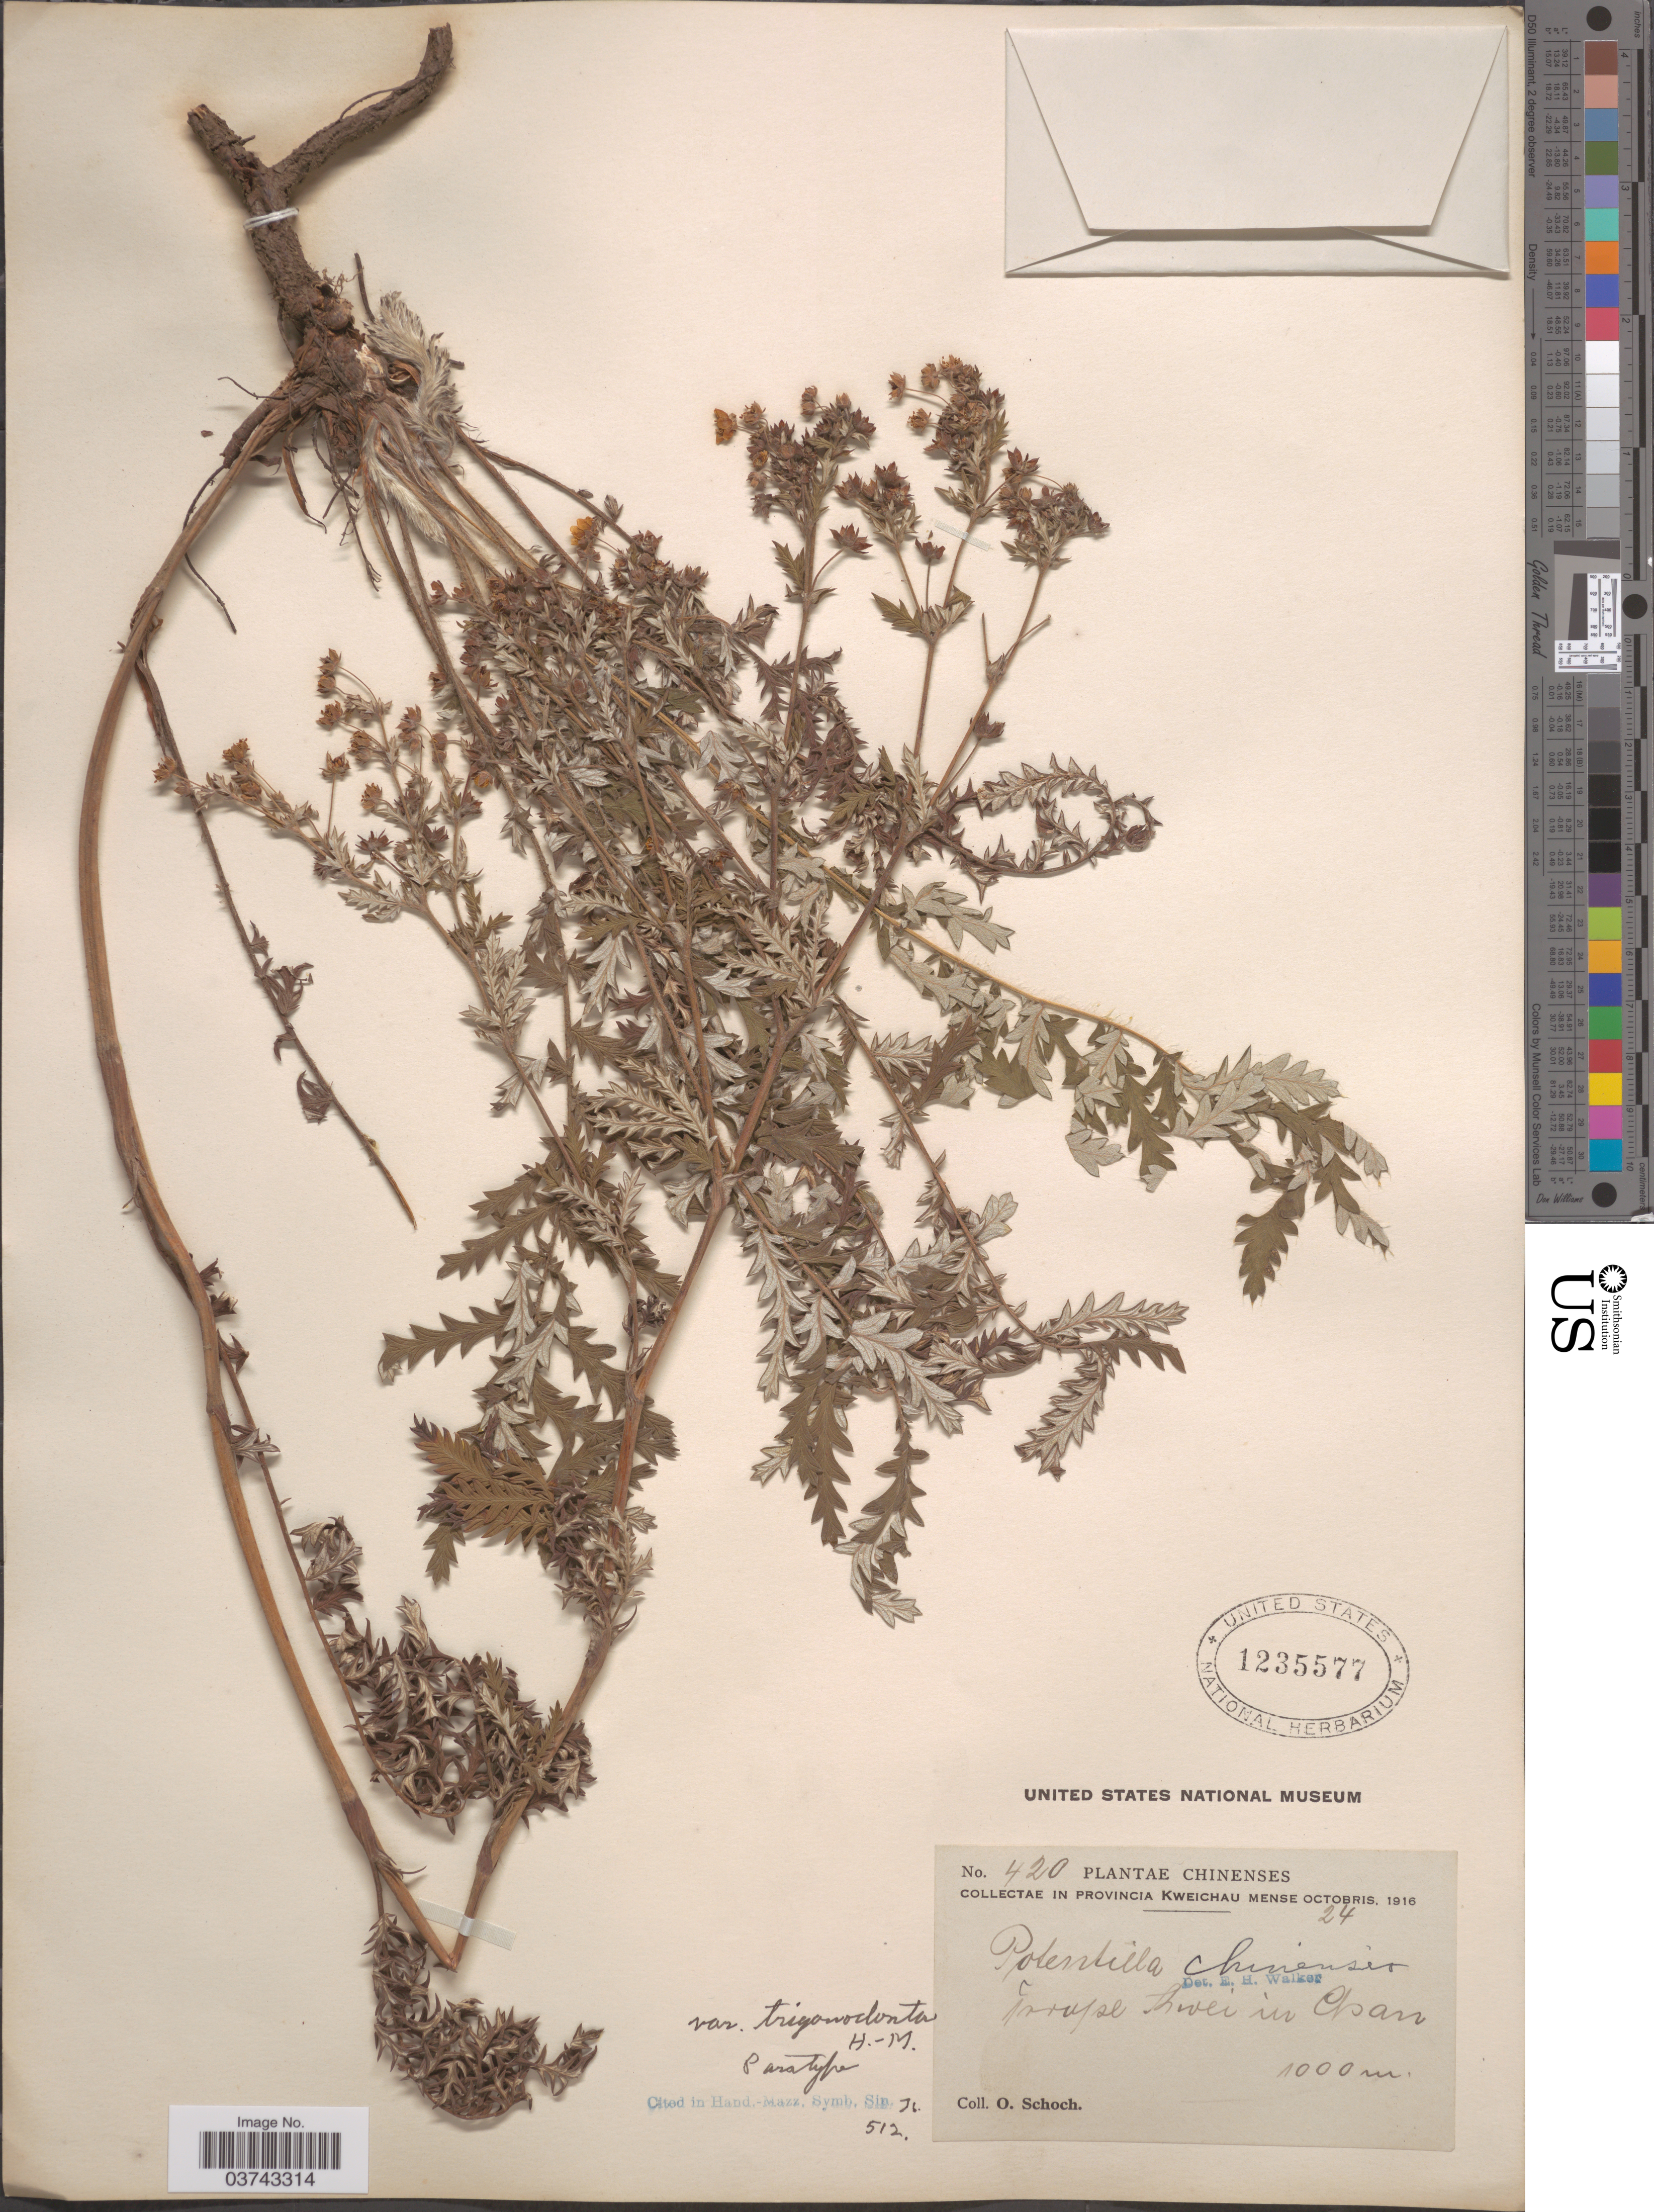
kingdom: Plantae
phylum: Tracheophyta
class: Magnoliopsida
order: Rosales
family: Rosaceae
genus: Potentilla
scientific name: Potentilla chinensis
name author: Ser.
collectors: O. Schoch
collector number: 420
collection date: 1916-10-24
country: China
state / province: Guizhou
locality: Provincia Kweichau. Prope Shwei [interpreted] in Cban [interpreted].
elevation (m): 1000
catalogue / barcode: US 1235577